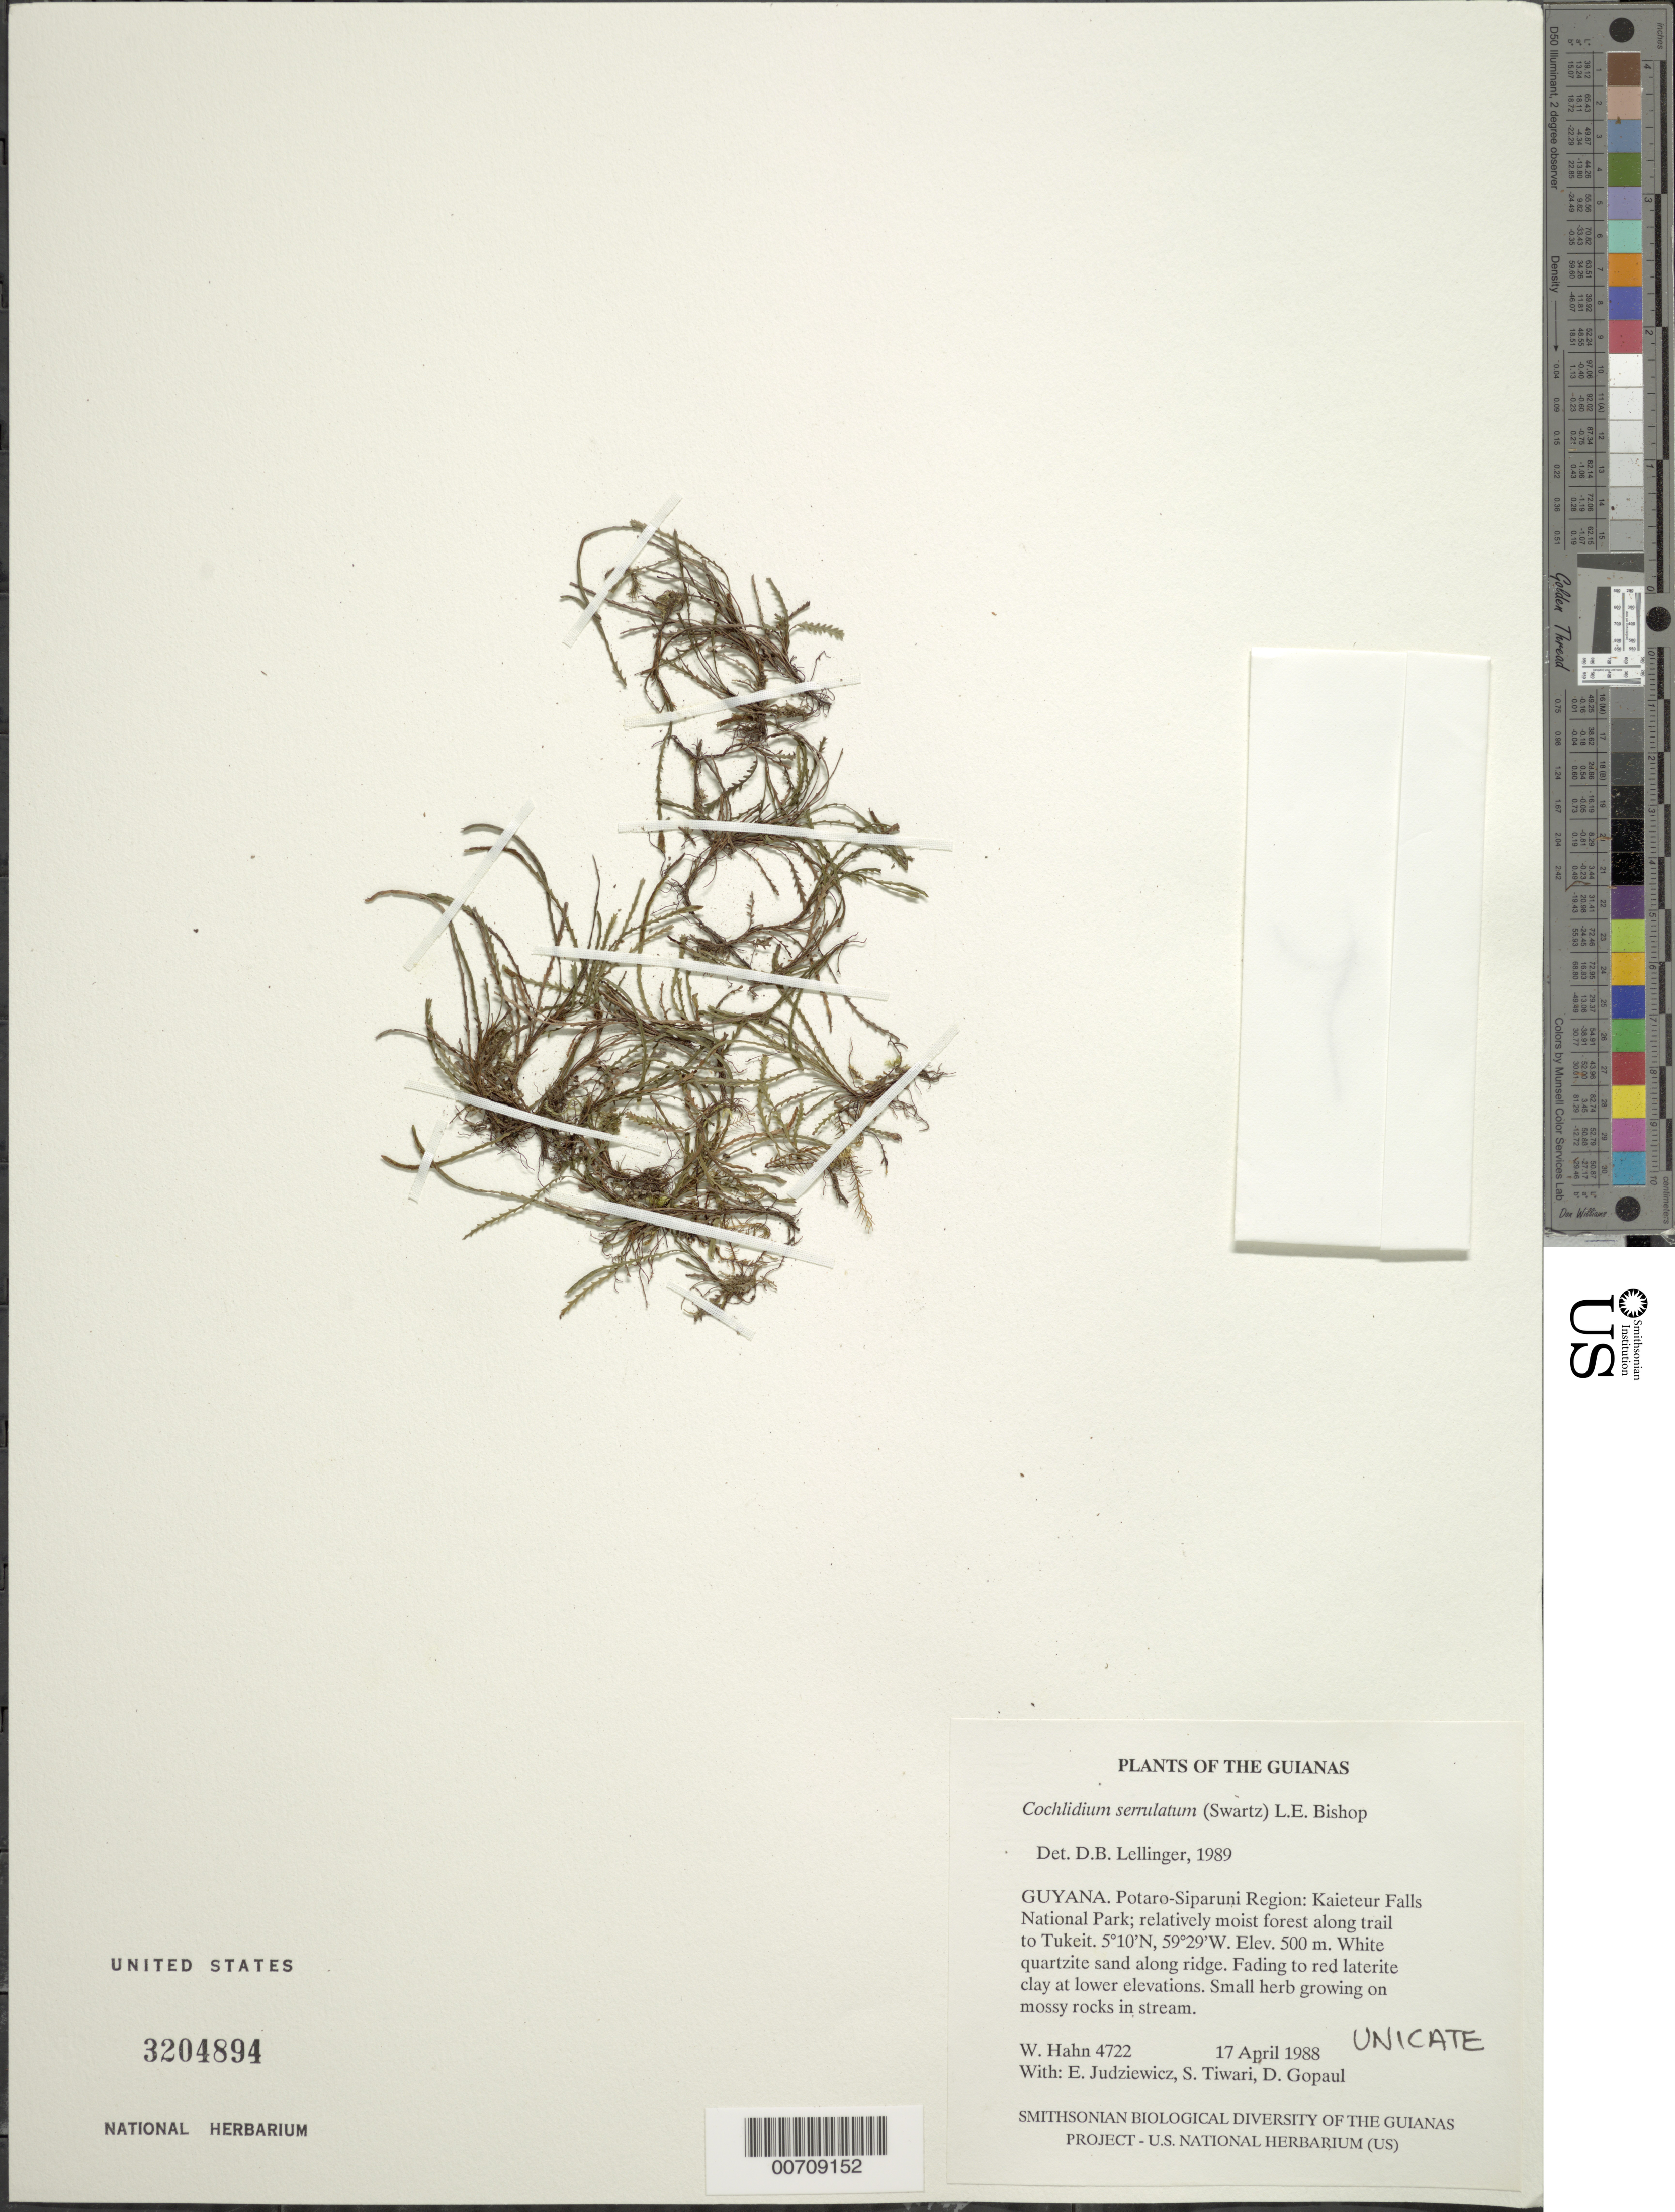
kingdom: Plantae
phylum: Tracheophyta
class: Polypodiopsida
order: Polypodiales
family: Polypodiaceae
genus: Cochlidium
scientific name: Cochlidium serrulatum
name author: (Sw.) L.E. Bishop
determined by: Lellinger, David B., (BOT), Smithsonian Institution - National Museum of Natural History (UNITED STATES)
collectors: W. Hahn, E. J. Judziewicz, S. Tiwari & D. Gopaul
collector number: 4722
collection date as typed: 17 April 1988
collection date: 1988-04-17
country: Guyana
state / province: Potaro-Siparuni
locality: Kaieteur Falls National Park; along trail to Tukeit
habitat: Relatively moist forest. White quartzite sand along ridge fading to red laterite clay at lower elevations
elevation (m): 500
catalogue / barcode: US 3204894